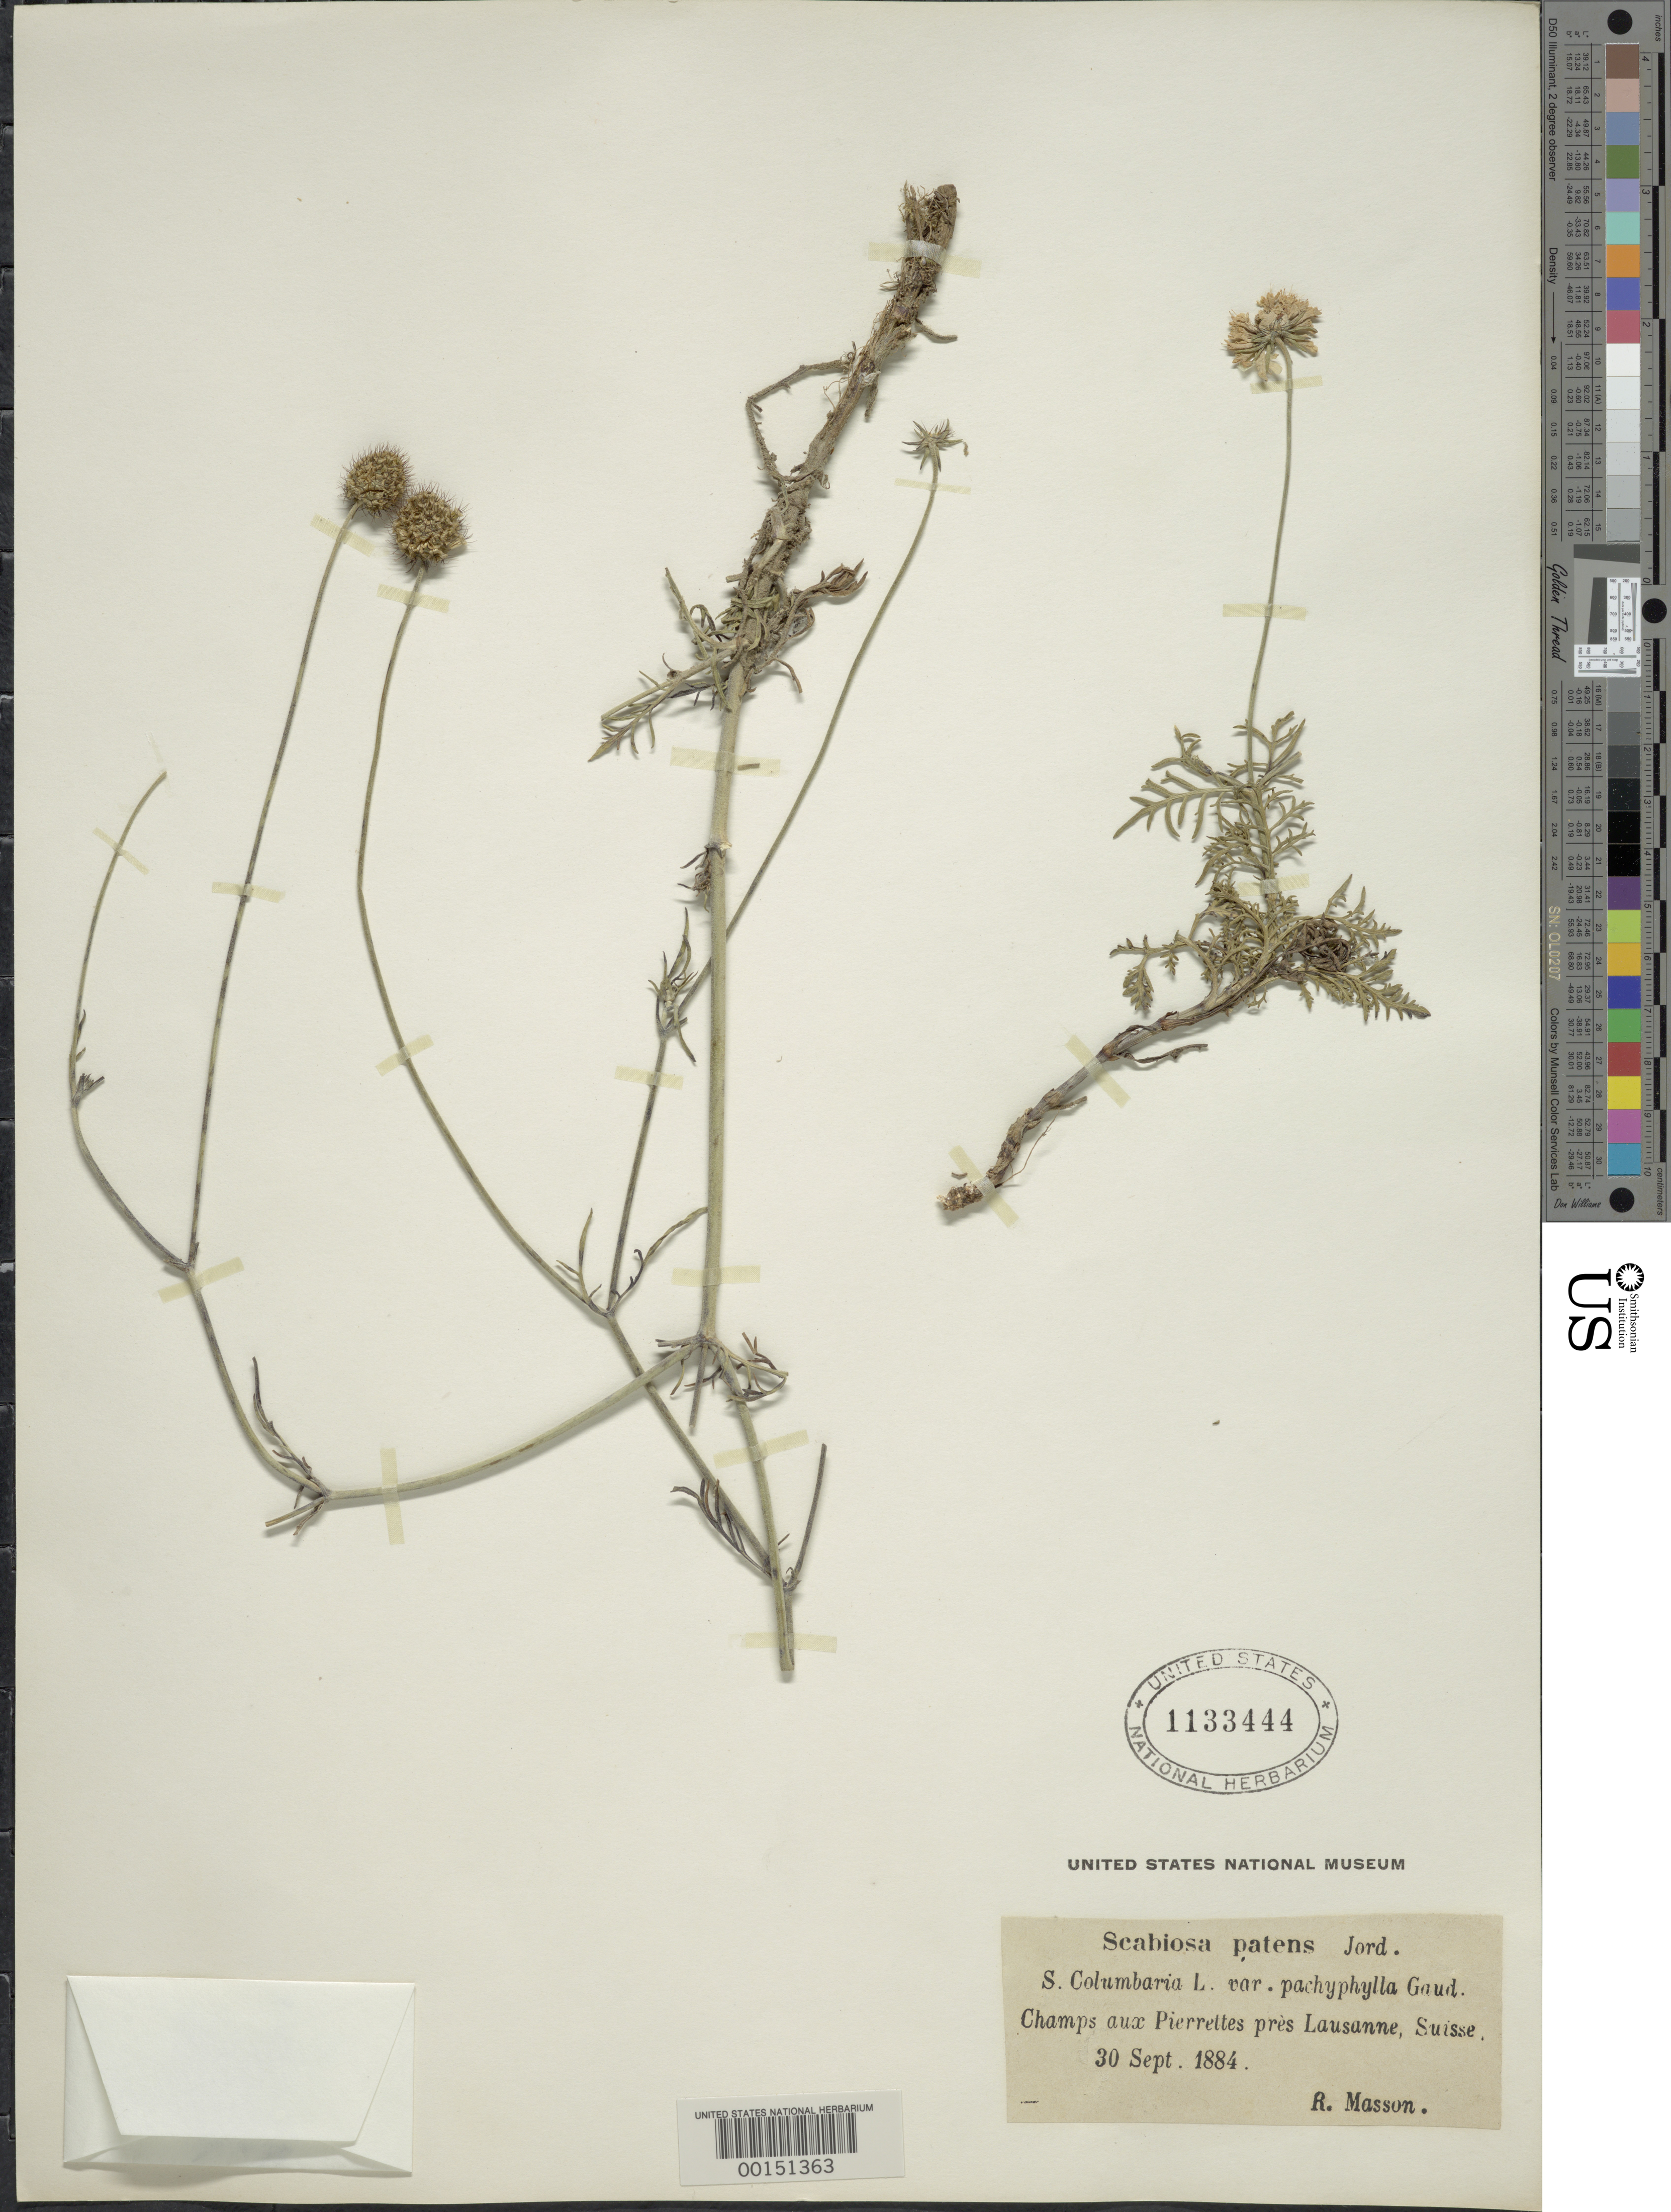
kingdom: Plantae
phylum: Tracheophyta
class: Magnoliopsida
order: Dipsacales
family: Caprifoliaceae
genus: Scabiosa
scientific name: Scabiosa patens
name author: Jord.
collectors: R. Masson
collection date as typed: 30 Sep 1884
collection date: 1884-09-30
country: Switzerland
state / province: Vaud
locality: Champs aux pierrettes près Lausanne [Fields of pebbles near Lausanne]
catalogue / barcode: US 1133444